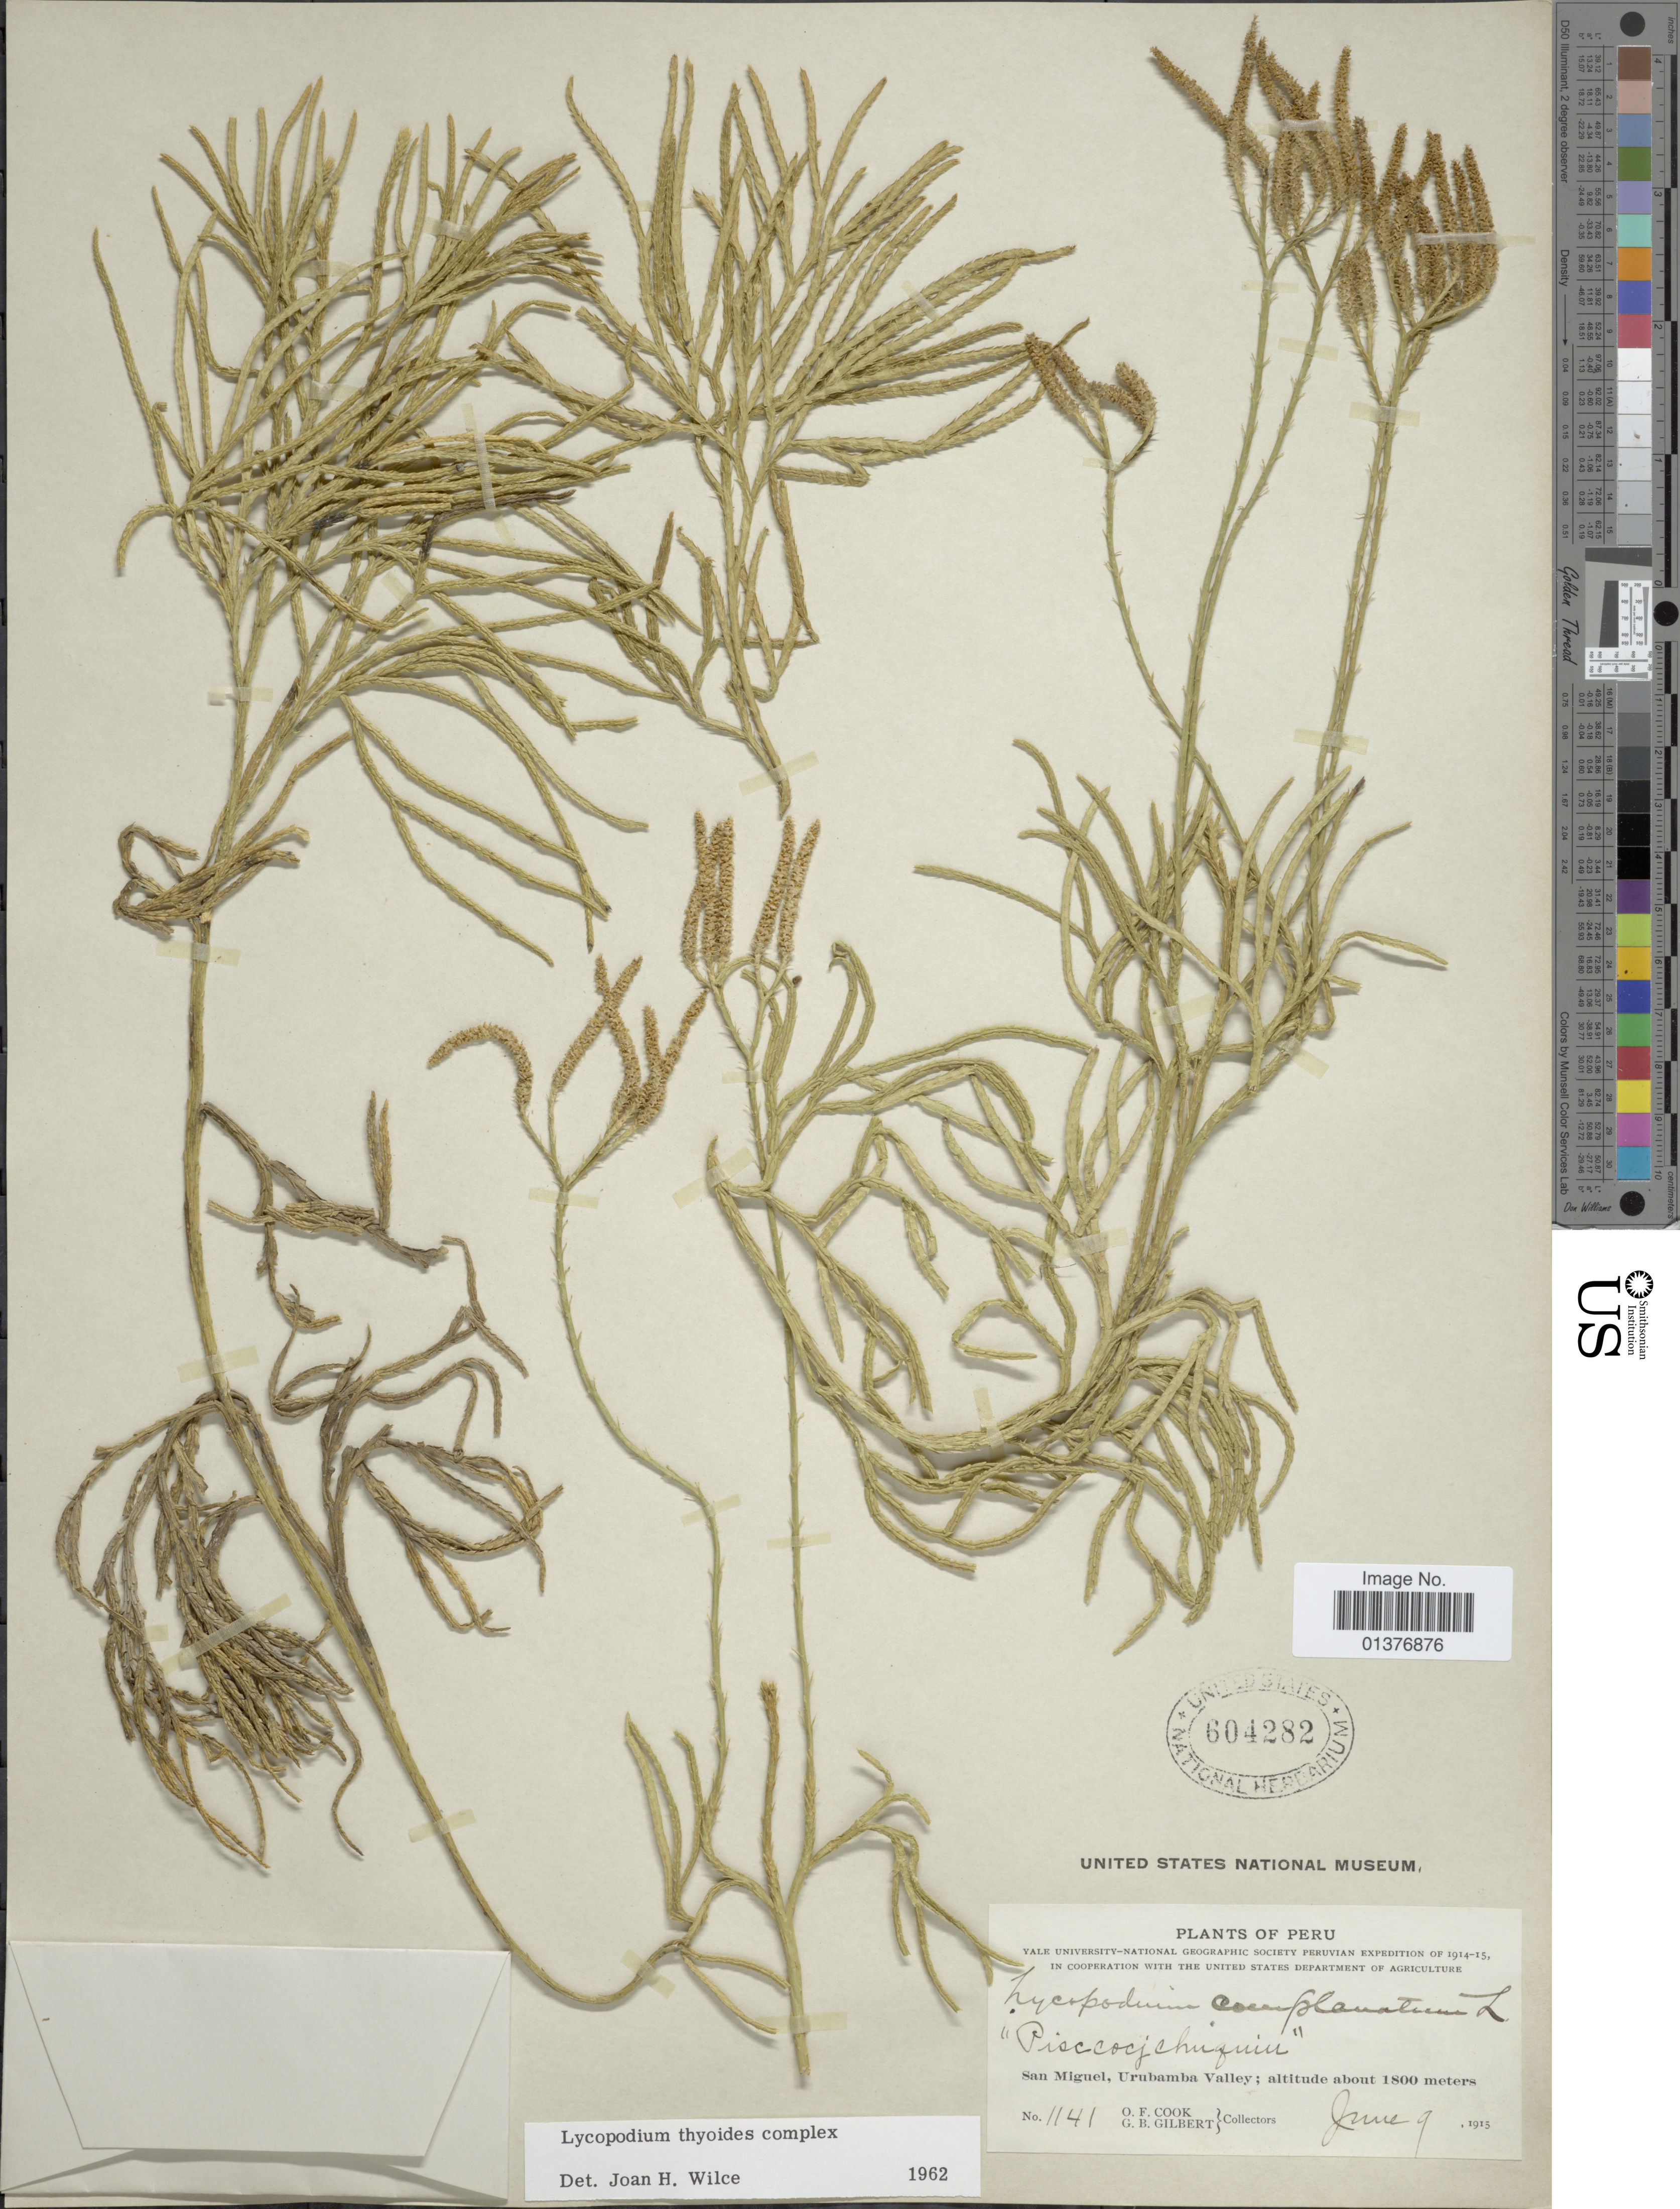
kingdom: Plantae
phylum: Tracheophyta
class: Lycopodiopsida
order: Lycopodiales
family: Lycopodiaceae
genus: Diphasiastrum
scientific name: Diphasiastrum thyoides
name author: (Humb. & Bonpl. ex Willd.) Holub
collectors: O. F. Cook & G. B. Gilbert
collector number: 1141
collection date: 1913-06-09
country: Peru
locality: San Miguel, Urubamba valley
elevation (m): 1800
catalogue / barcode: US 604282